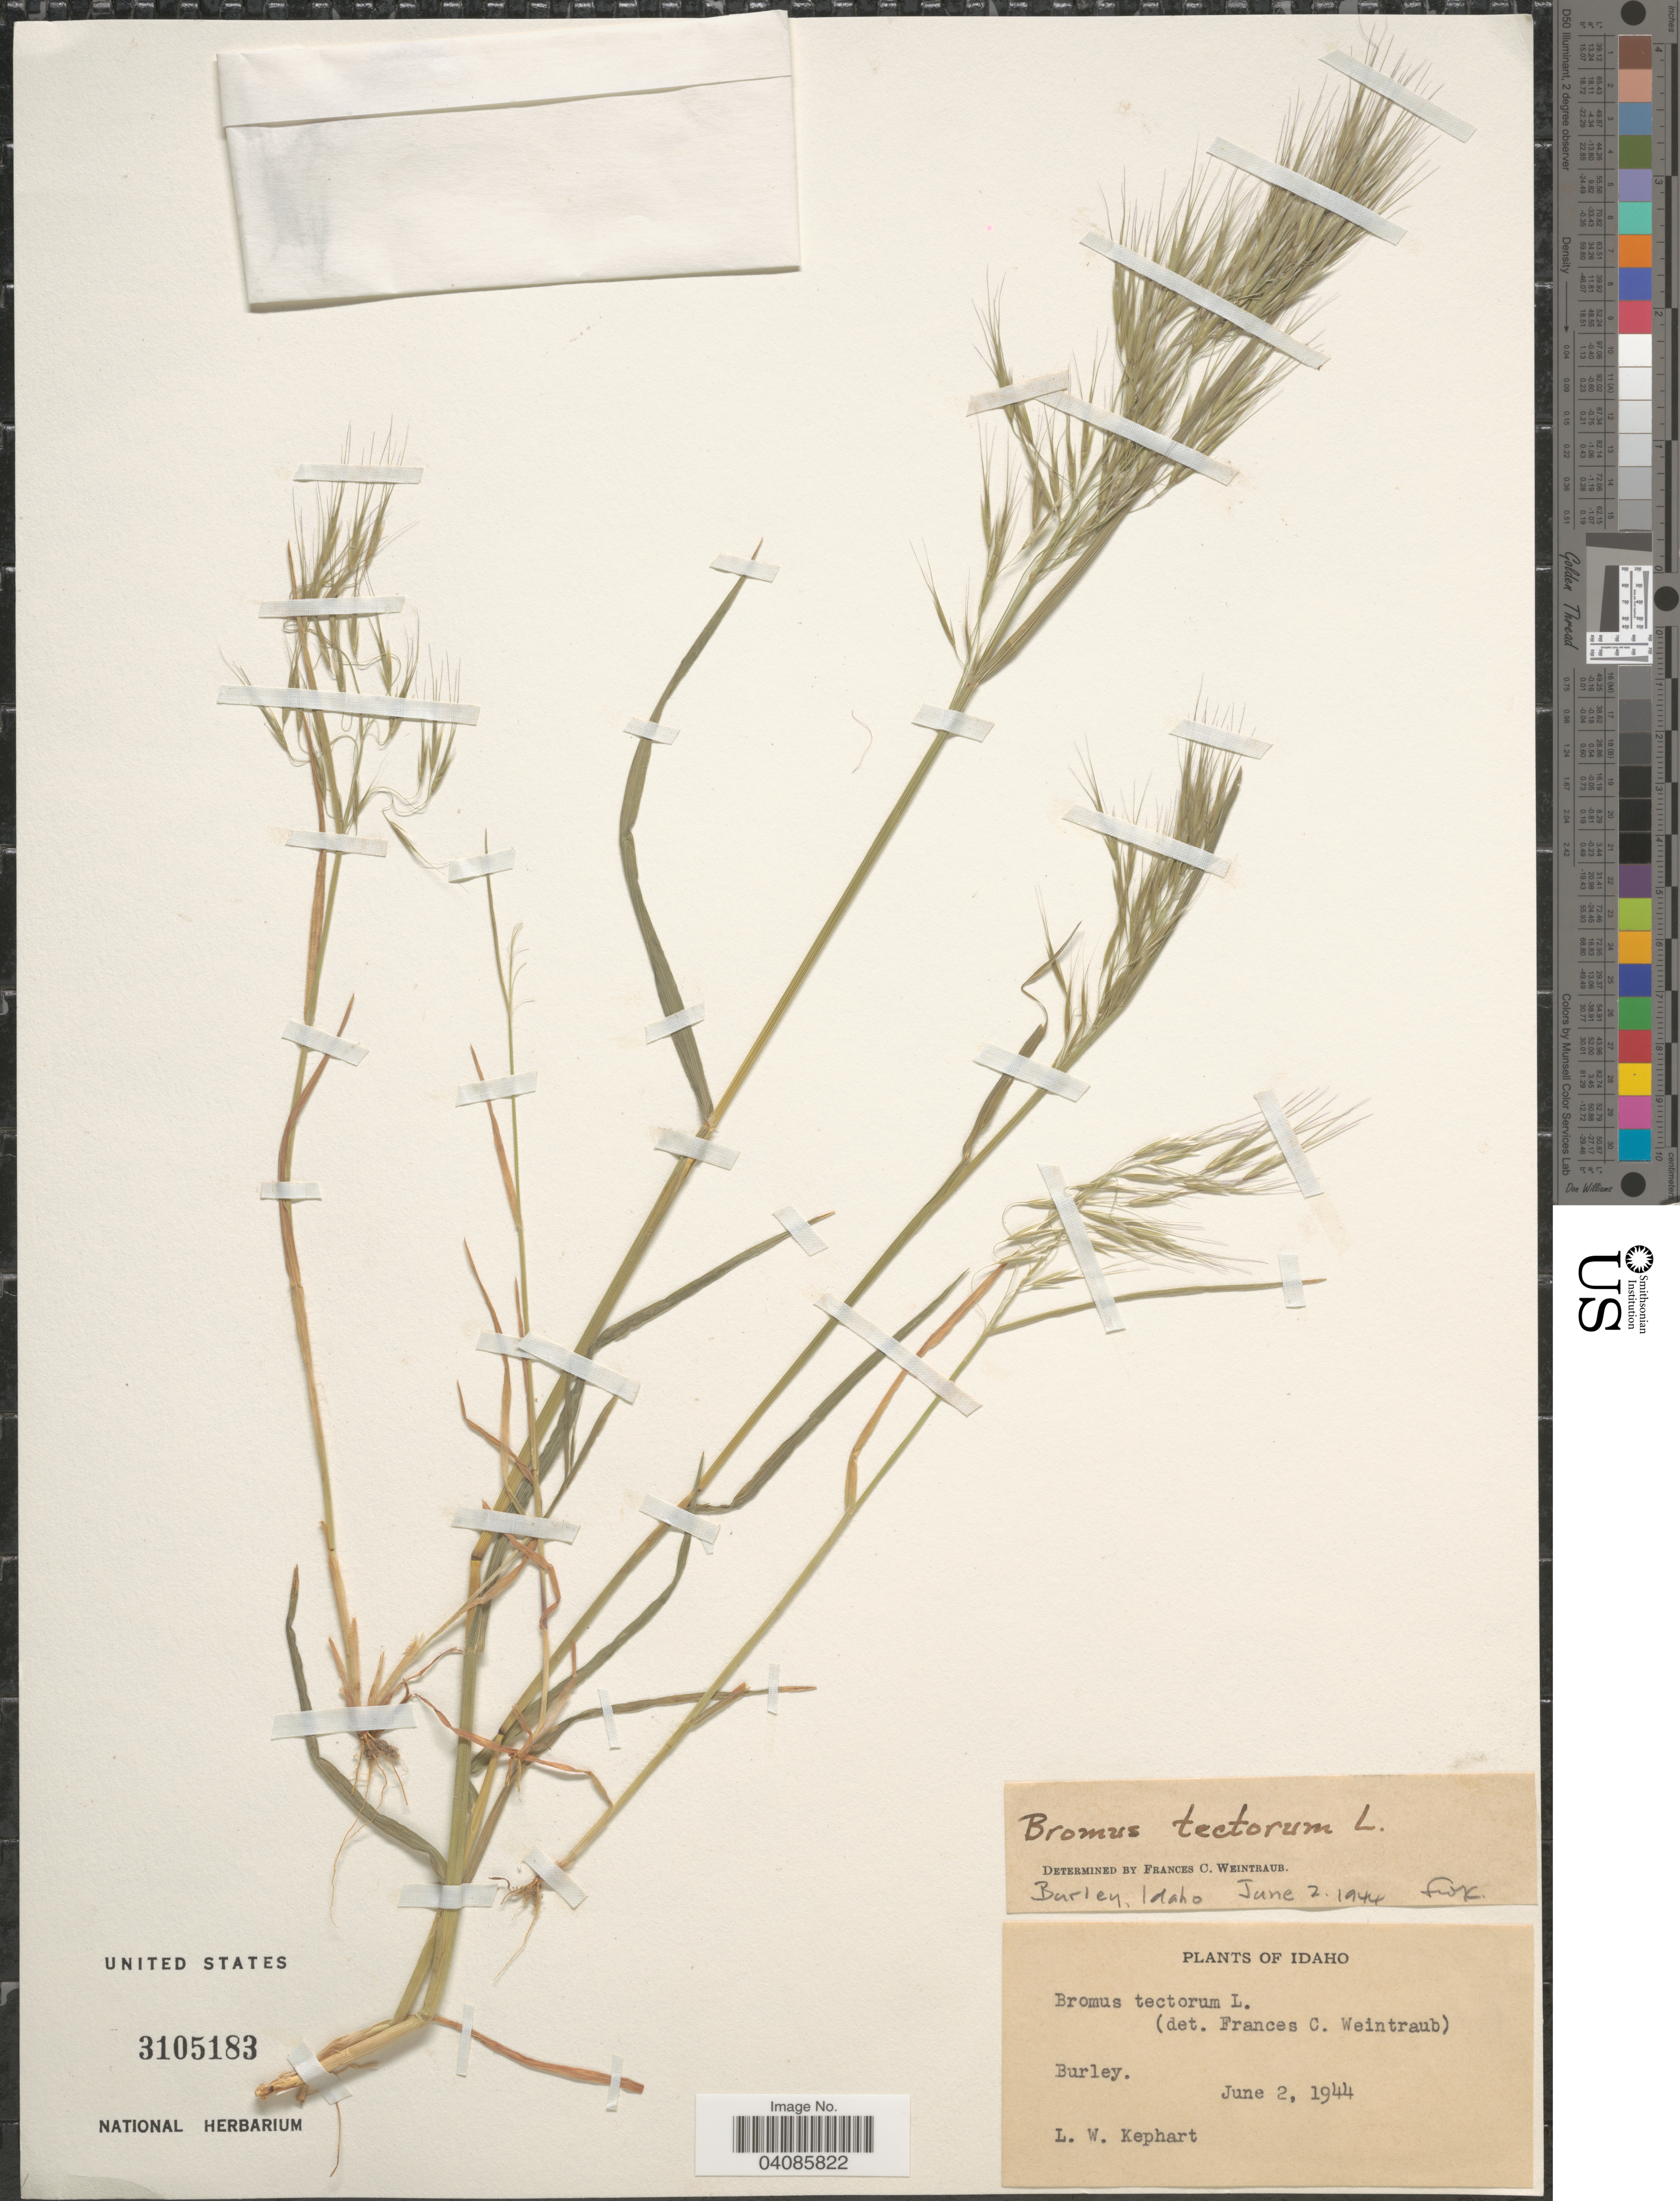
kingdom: Plantae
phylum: Tracheophyta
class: Liliopsida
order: Poales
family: Poaceae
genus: Bromus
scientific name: Bromus tectorum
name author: L.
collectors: L. W. Kephart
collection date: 1944-06-02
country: United States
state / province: Idaho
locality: Burley.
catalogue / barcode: US 3105183